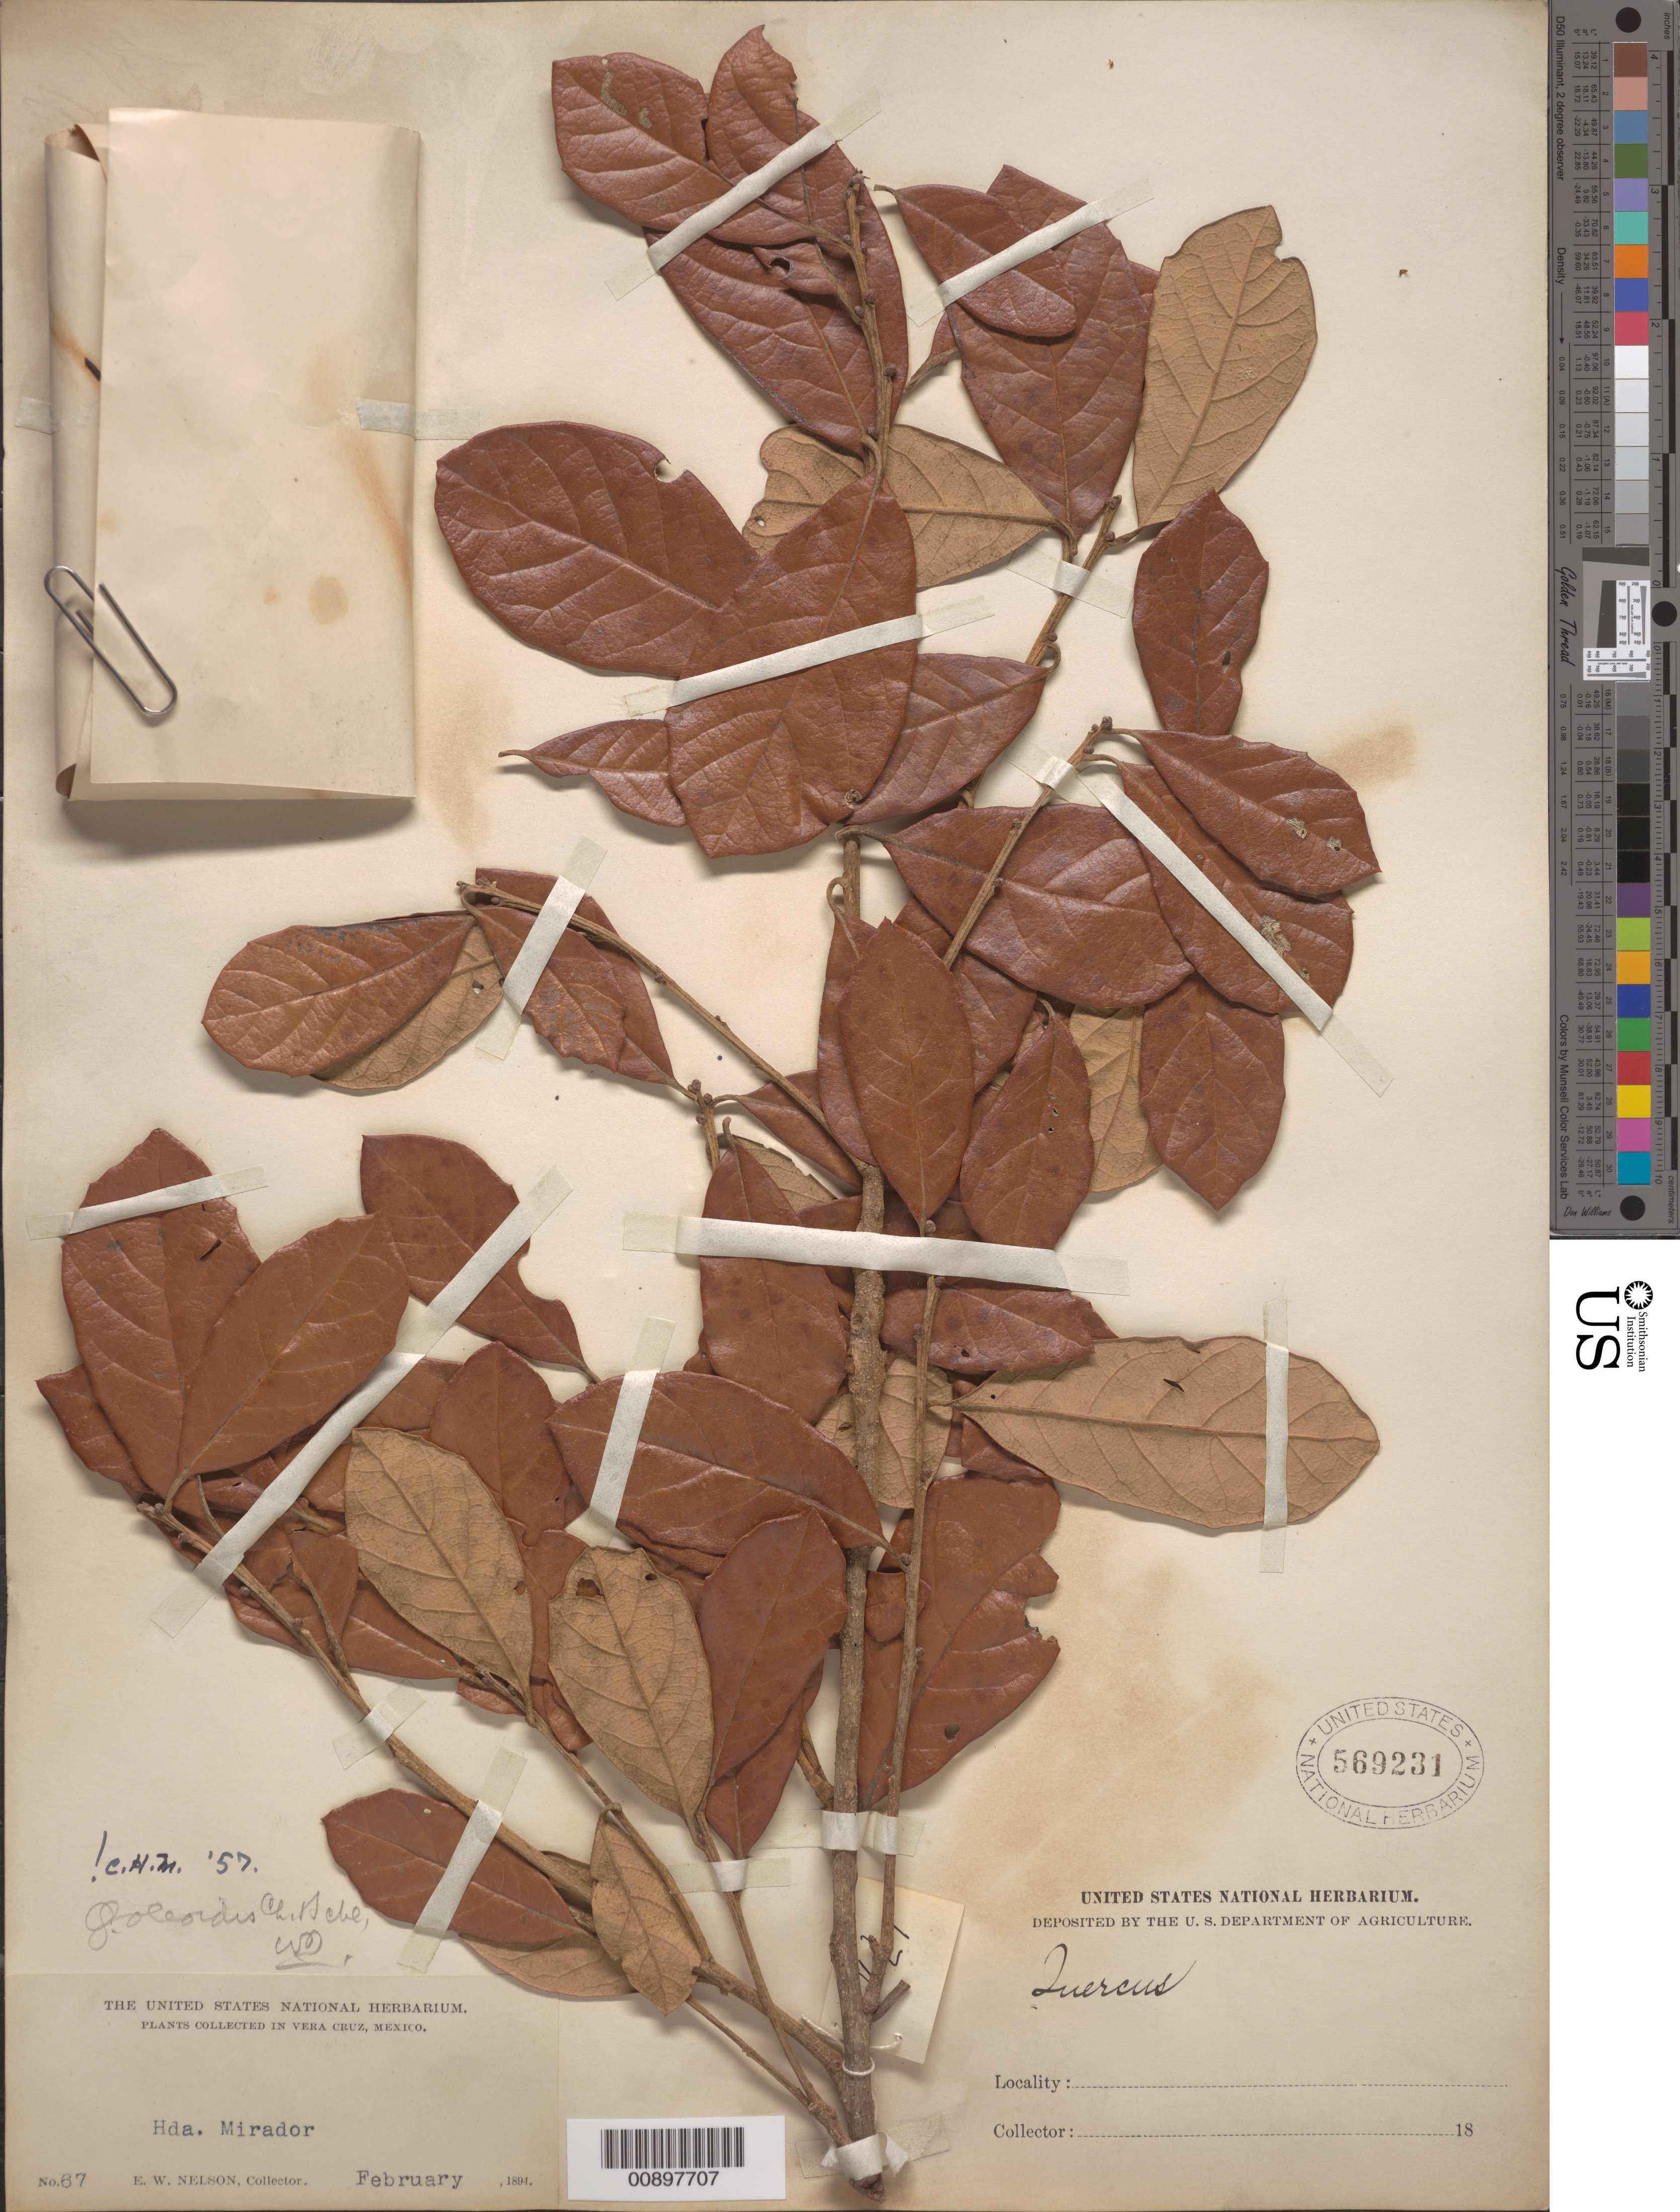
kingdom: Plantae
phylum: Tracheophyta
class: Magnoliopsida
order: Fagales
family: Fagaceae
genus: Quercus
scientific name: Quercus oleoides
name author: Schltdl. & Cham.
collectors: E. W. Nelson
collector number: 67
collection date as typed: Feb 1894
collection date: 1894-02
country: Mexico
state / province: Veracruz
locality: Hda. Mirador. Veracruz.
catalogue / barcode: US 569231